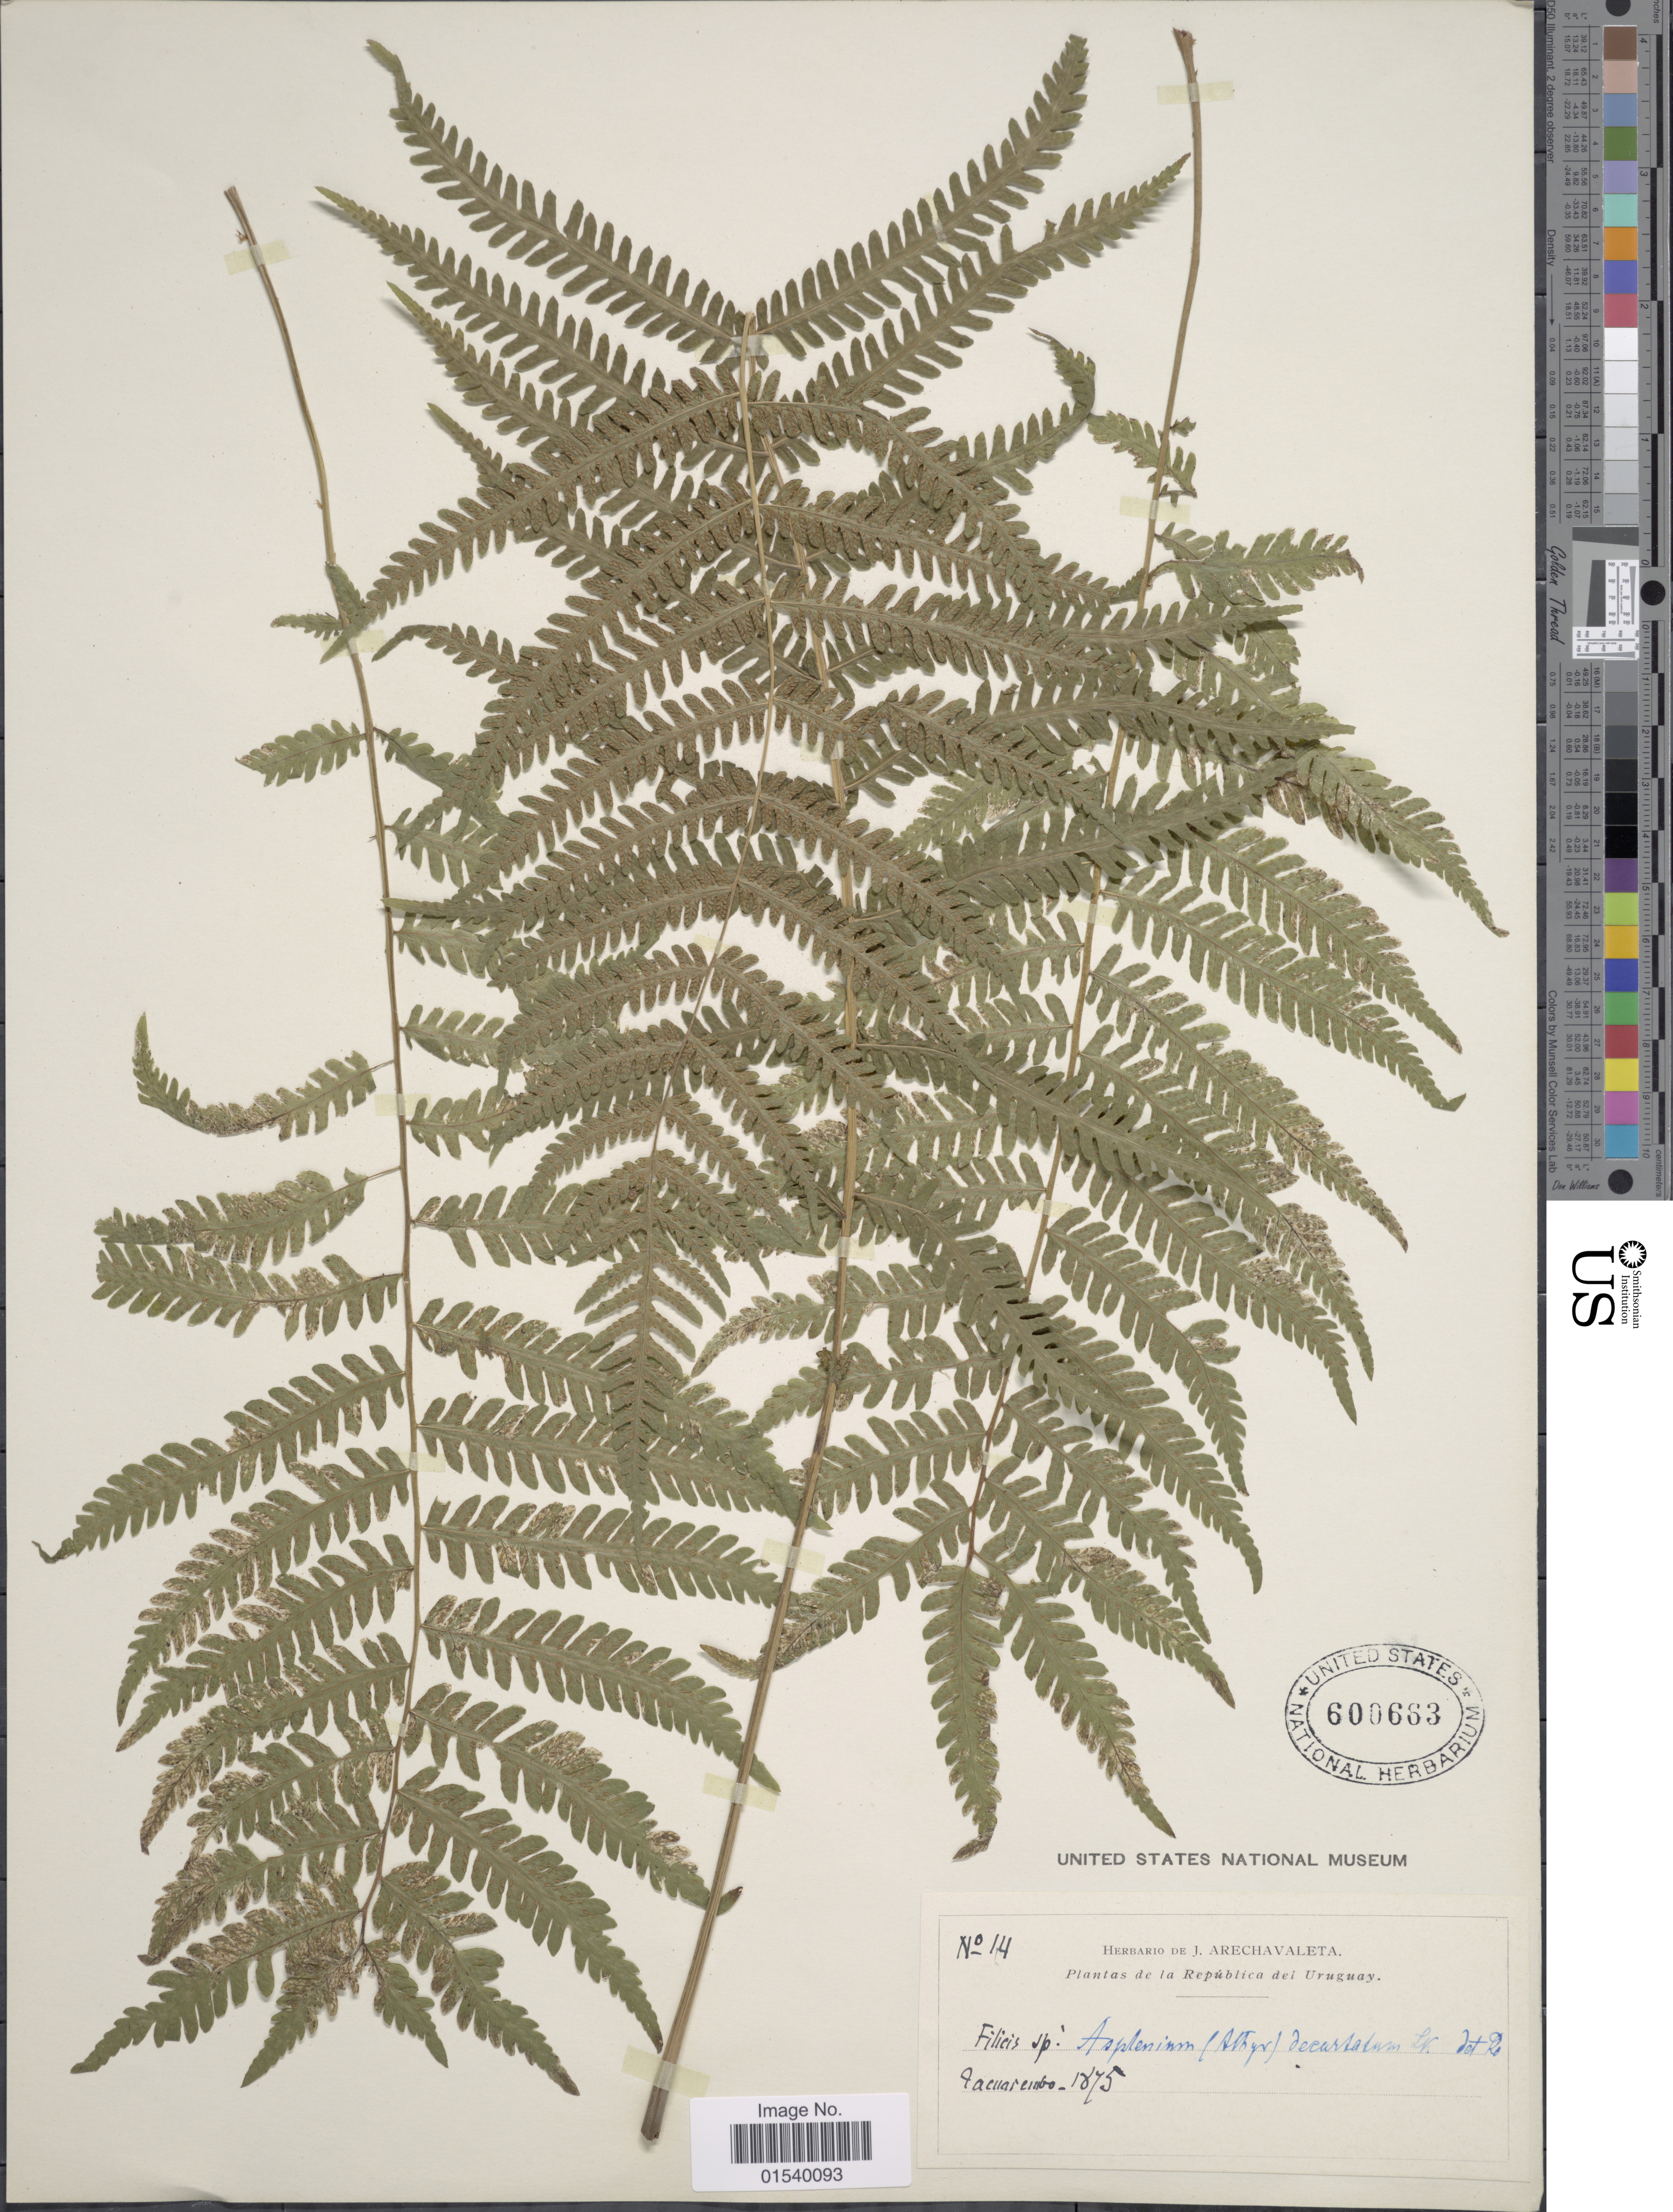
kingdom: Plantae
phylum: Tracheophyta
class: Polypodiopsida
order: Polypodiales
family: Thelypteridaceae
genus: Amauropelta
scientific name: Amauropelta decurtata (Link) comb. nov., ined. 2015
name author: (Link)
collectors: ex herb. Arechavaleta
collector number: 14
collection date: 1875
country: Uruguay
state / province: Tacuarembó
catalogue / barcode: US 600663